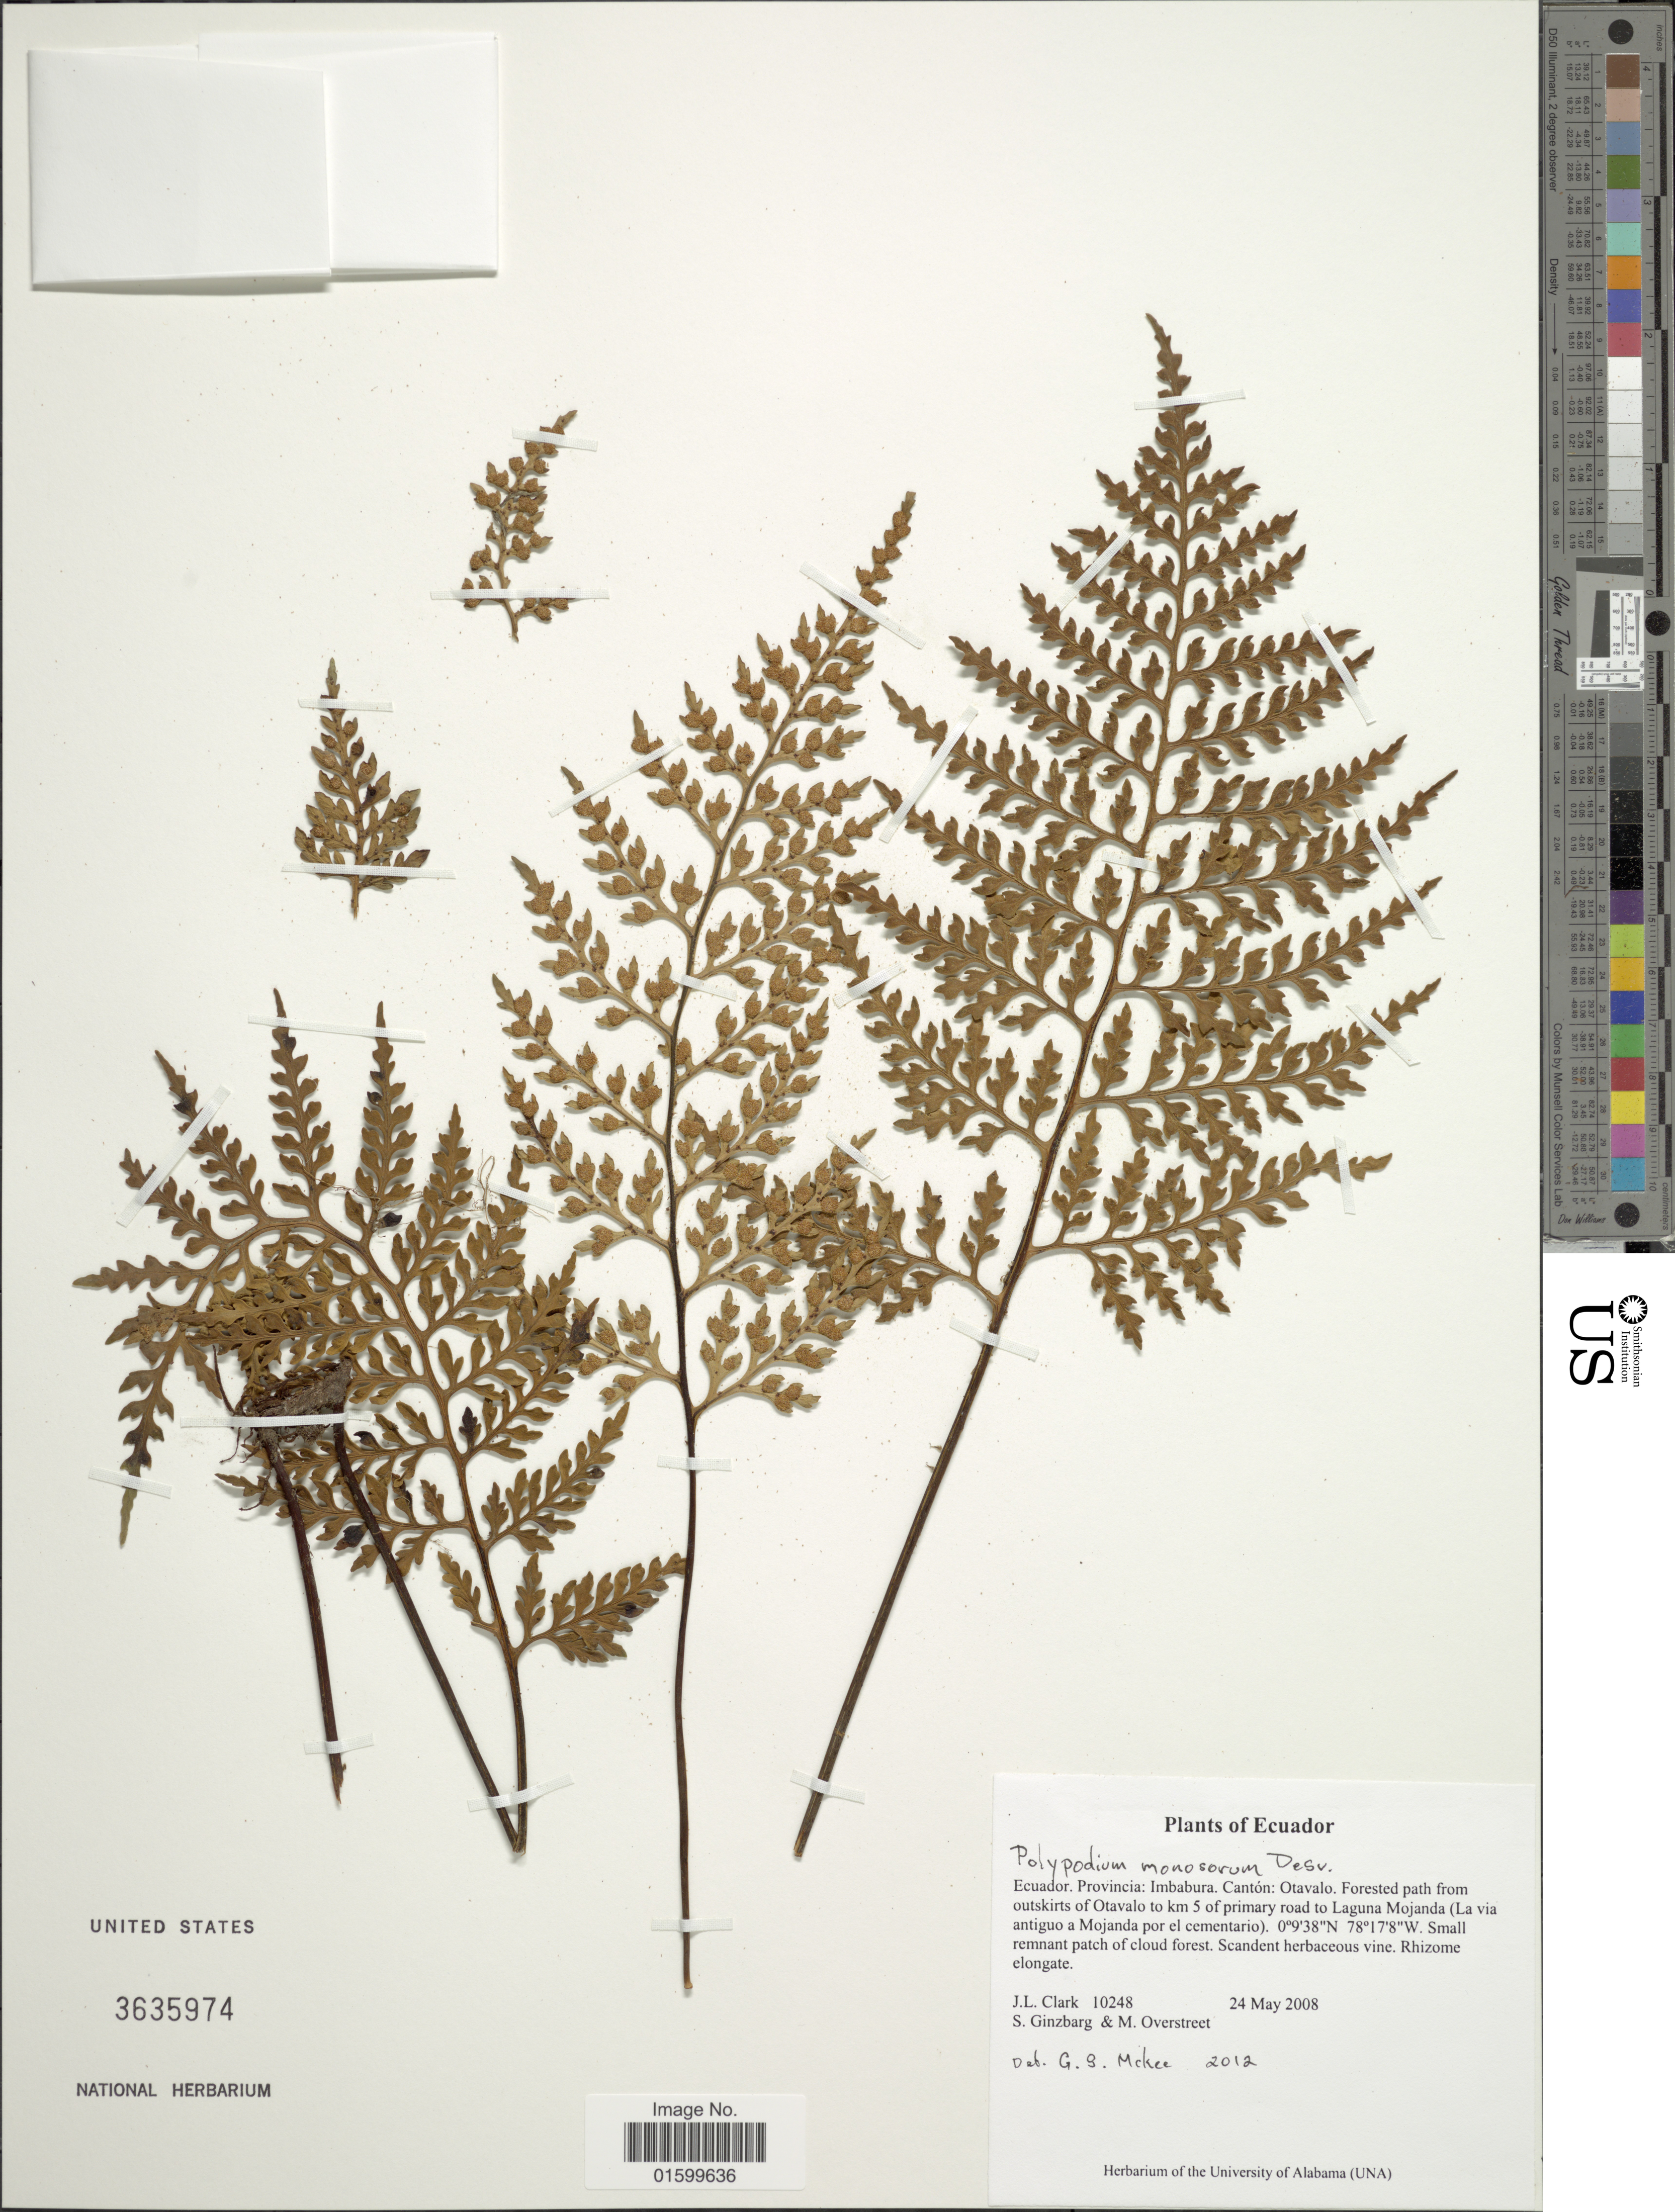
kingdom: Plantae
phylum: Tracheophyta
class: Polypodiopsida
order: Polypodiales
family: Polypodiaceae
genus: Pleopeltis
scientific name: Pleopeltis monosora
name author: (Desv.) A.R. Sm.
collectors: J. L. Clark, S. Ginzbarg & M. Overstreet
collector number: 10248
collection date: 2008-05-24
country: Ecuador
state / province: Imbabura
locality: Provincia Imbabura, Canton Otavalo, forested path from outskirts of Otavalo to km 5 primary road to Laguna Mojanda (La via antiguo a Mojanda por el cementario)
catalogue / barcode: US 3635974